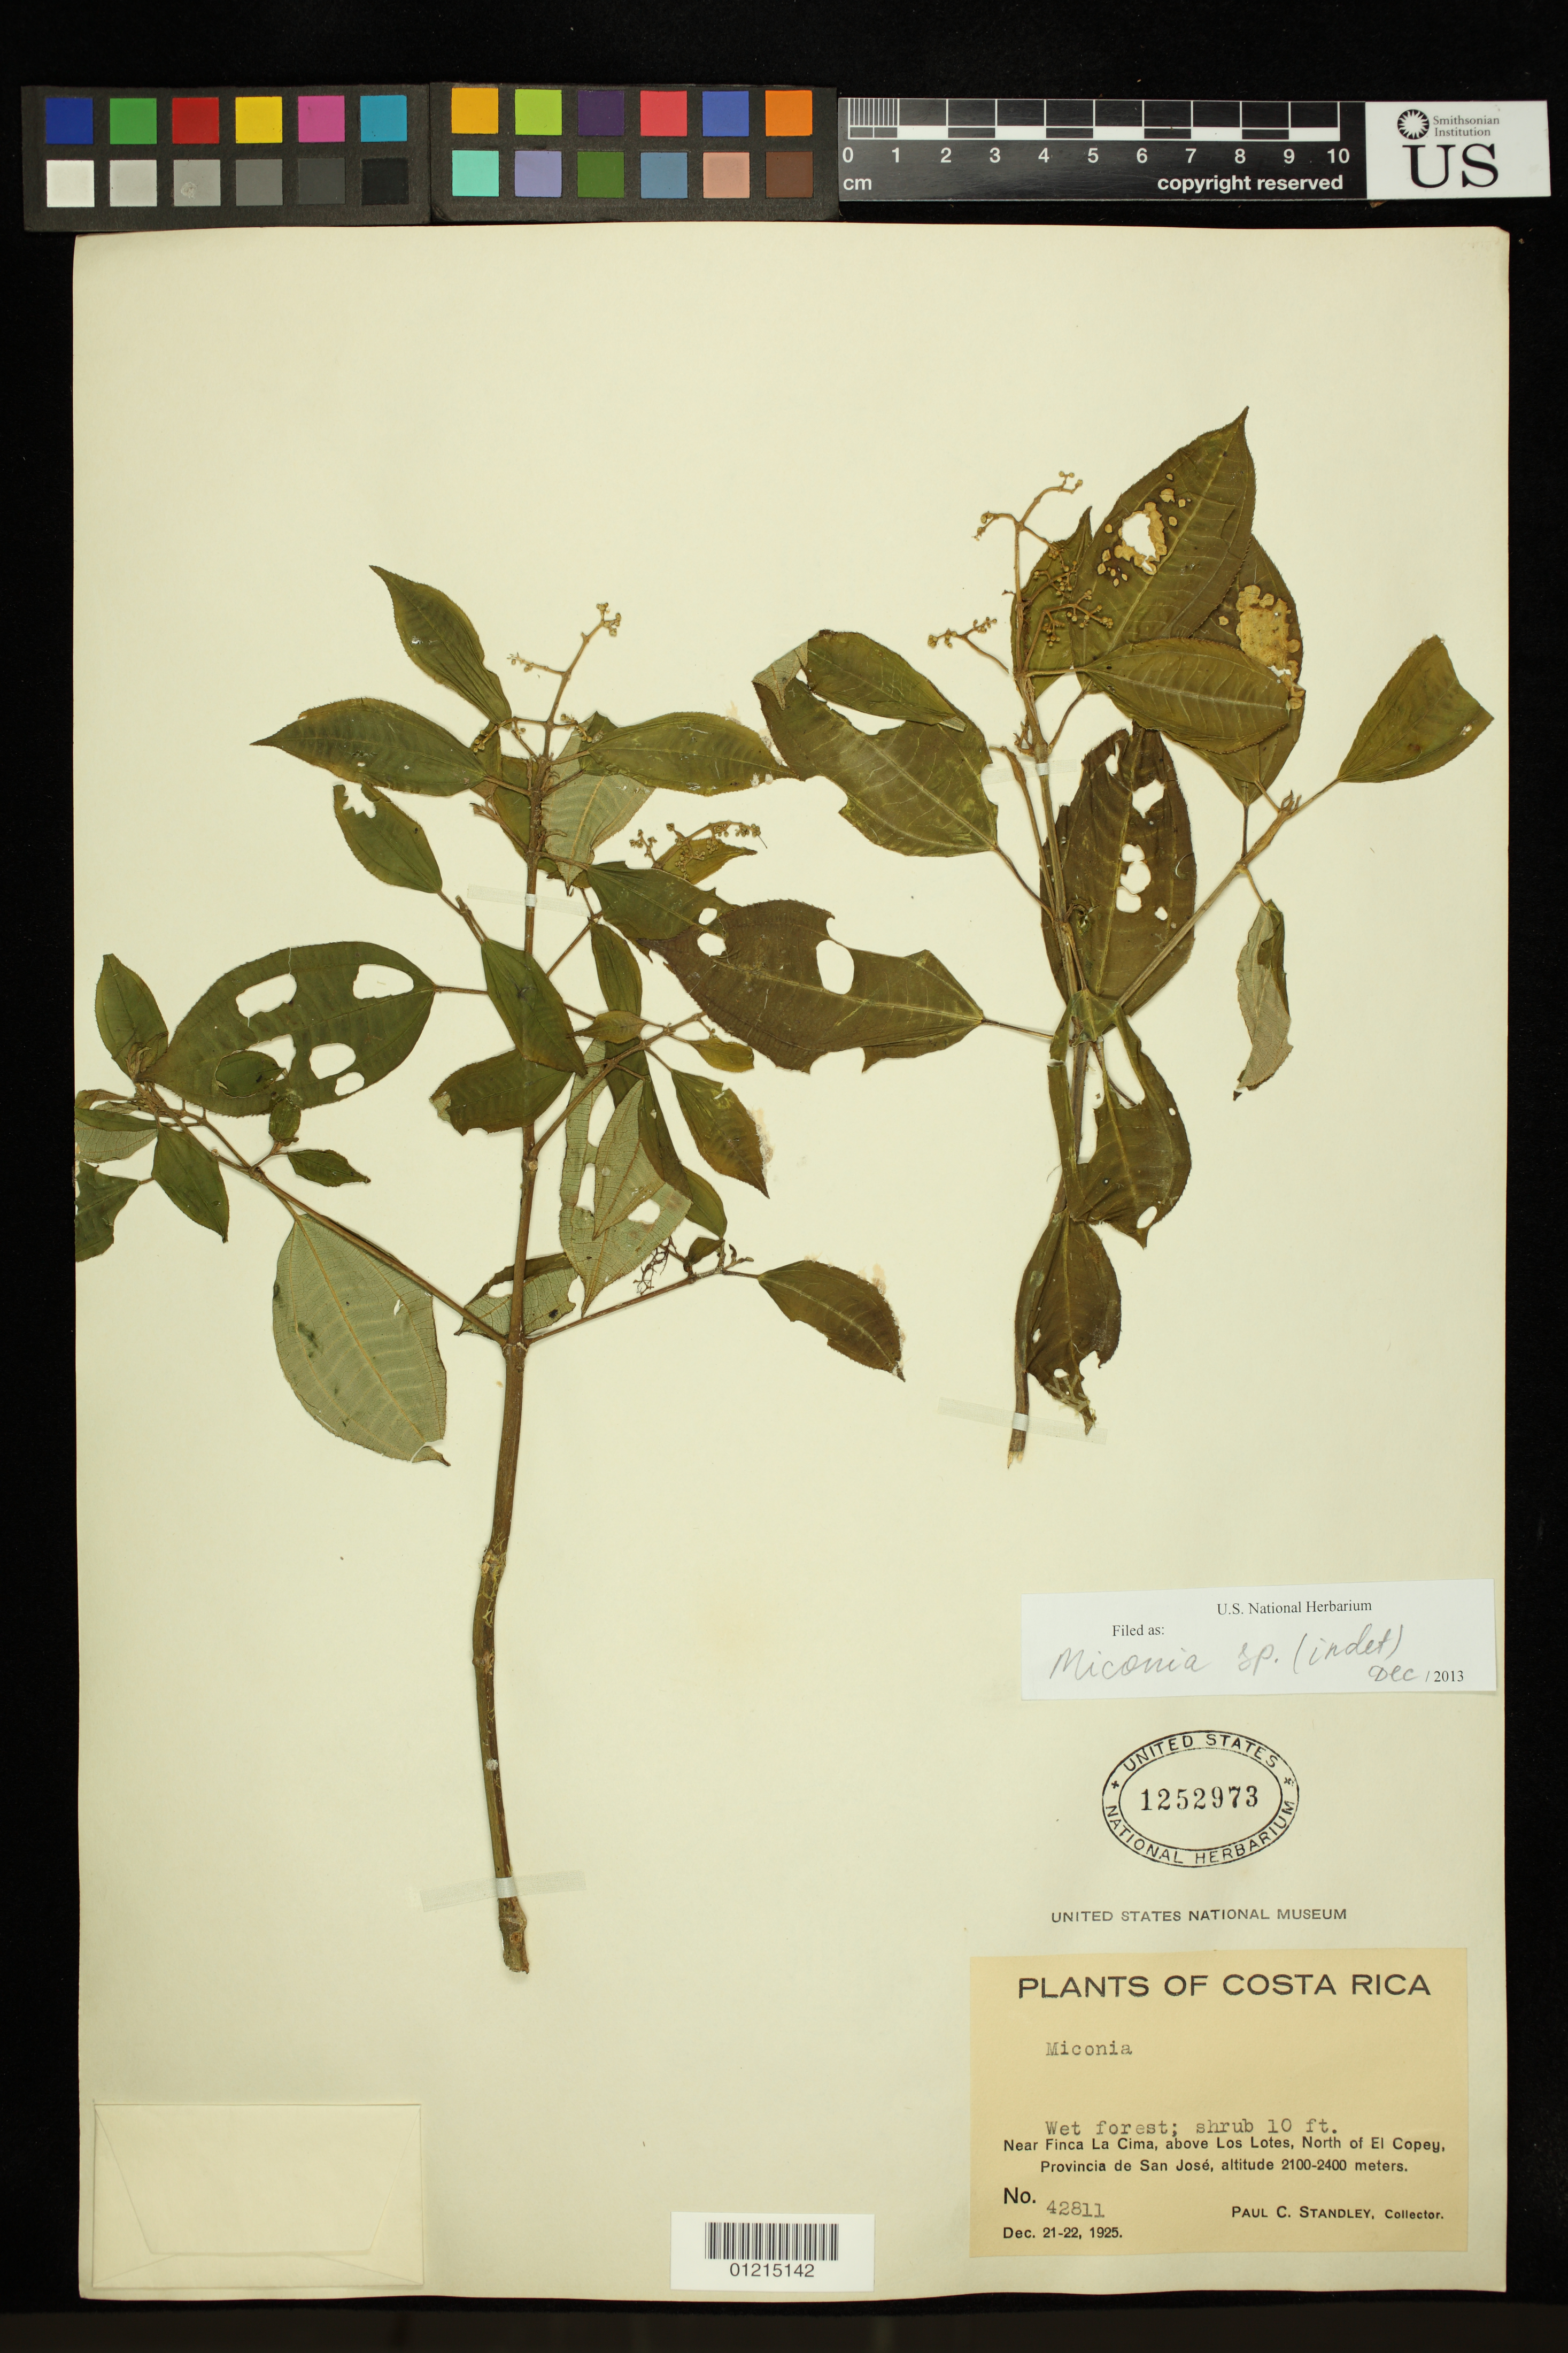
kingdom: Plantae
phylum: Tracheophyta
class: Magnoliopsida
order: Myrtales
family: Melastomataceae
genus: Miconia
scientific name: Miconia sp.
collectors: P. C. Standley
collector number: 42811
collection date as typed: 21 Dec 1925 and 22 Dec 1925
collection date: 1925-12-21,1925-12-22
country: Costa Rica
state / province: San José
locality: Near Finca La Cima, above Los Lotes, N of El Copey.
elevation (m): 2100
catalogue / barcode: US 1252973